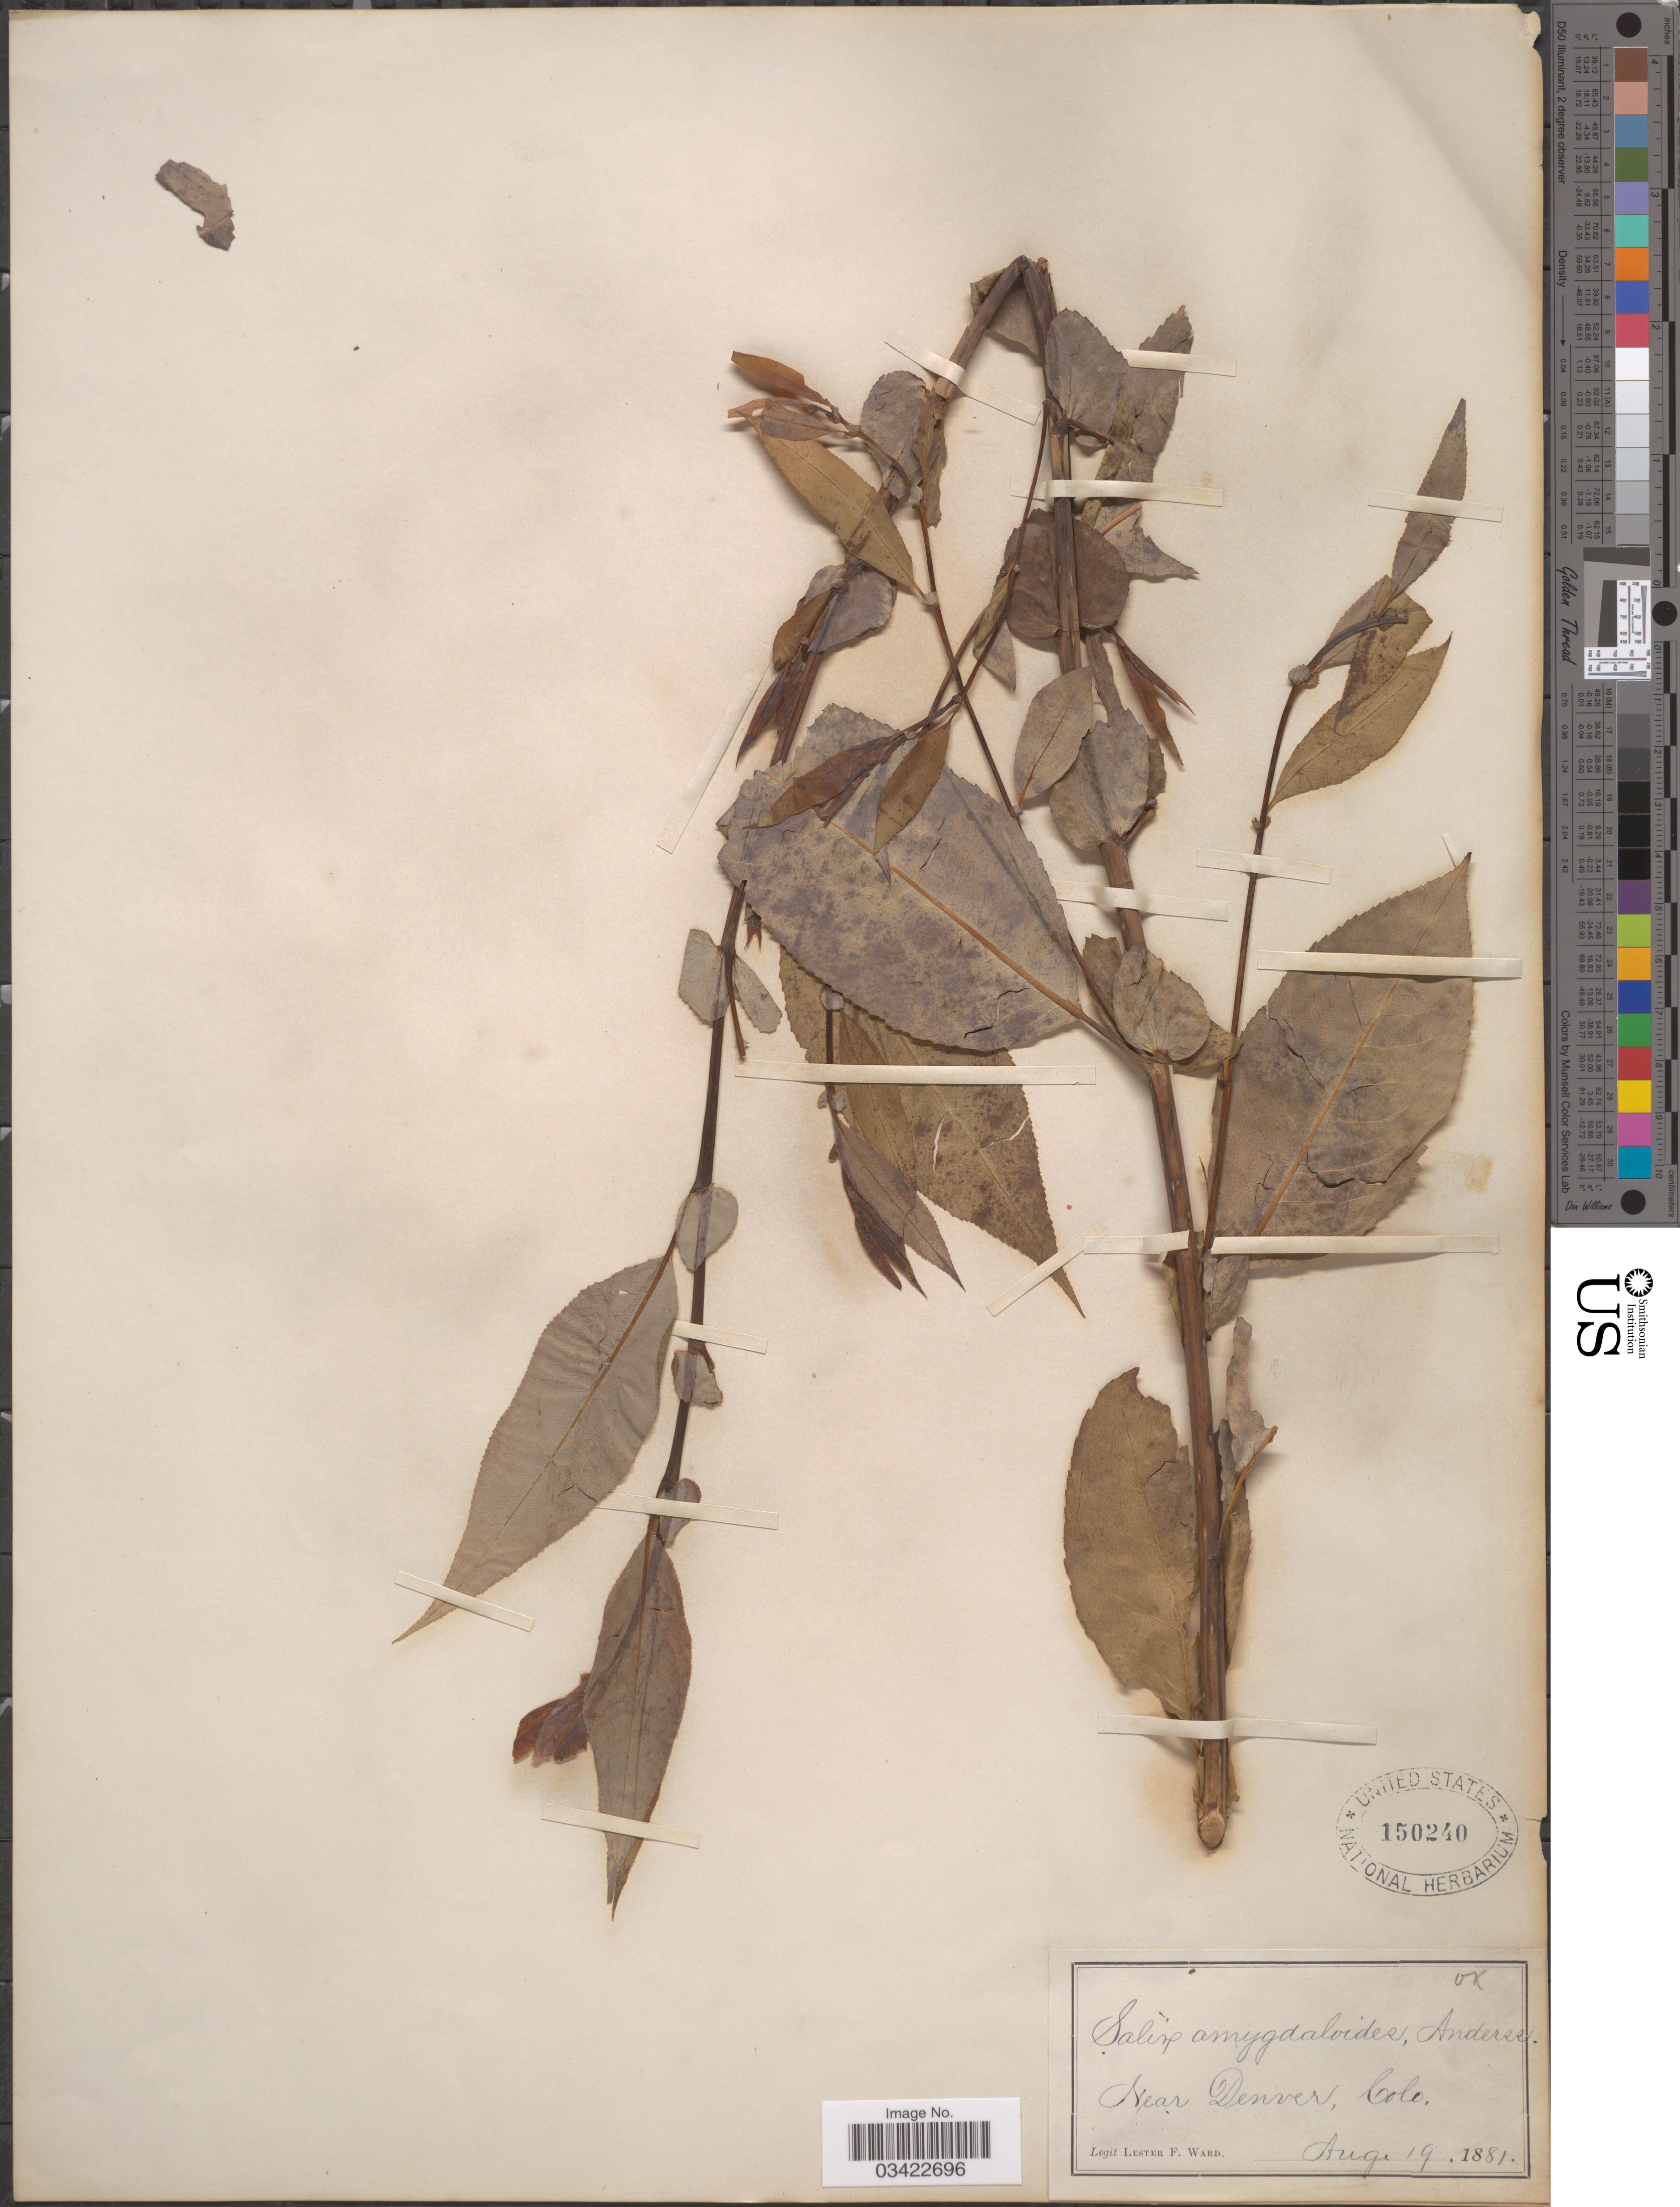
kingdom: Plantae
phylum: Tracheophyta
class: Magnoliopsida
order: Malpighiales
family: Salicaceae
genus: Salix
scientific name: Salix amygdaloides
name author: Andersson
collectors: L. F. Ward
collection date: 1881-08-19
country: United States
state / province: Colorado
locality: Near Denver.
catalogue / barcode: US 150240